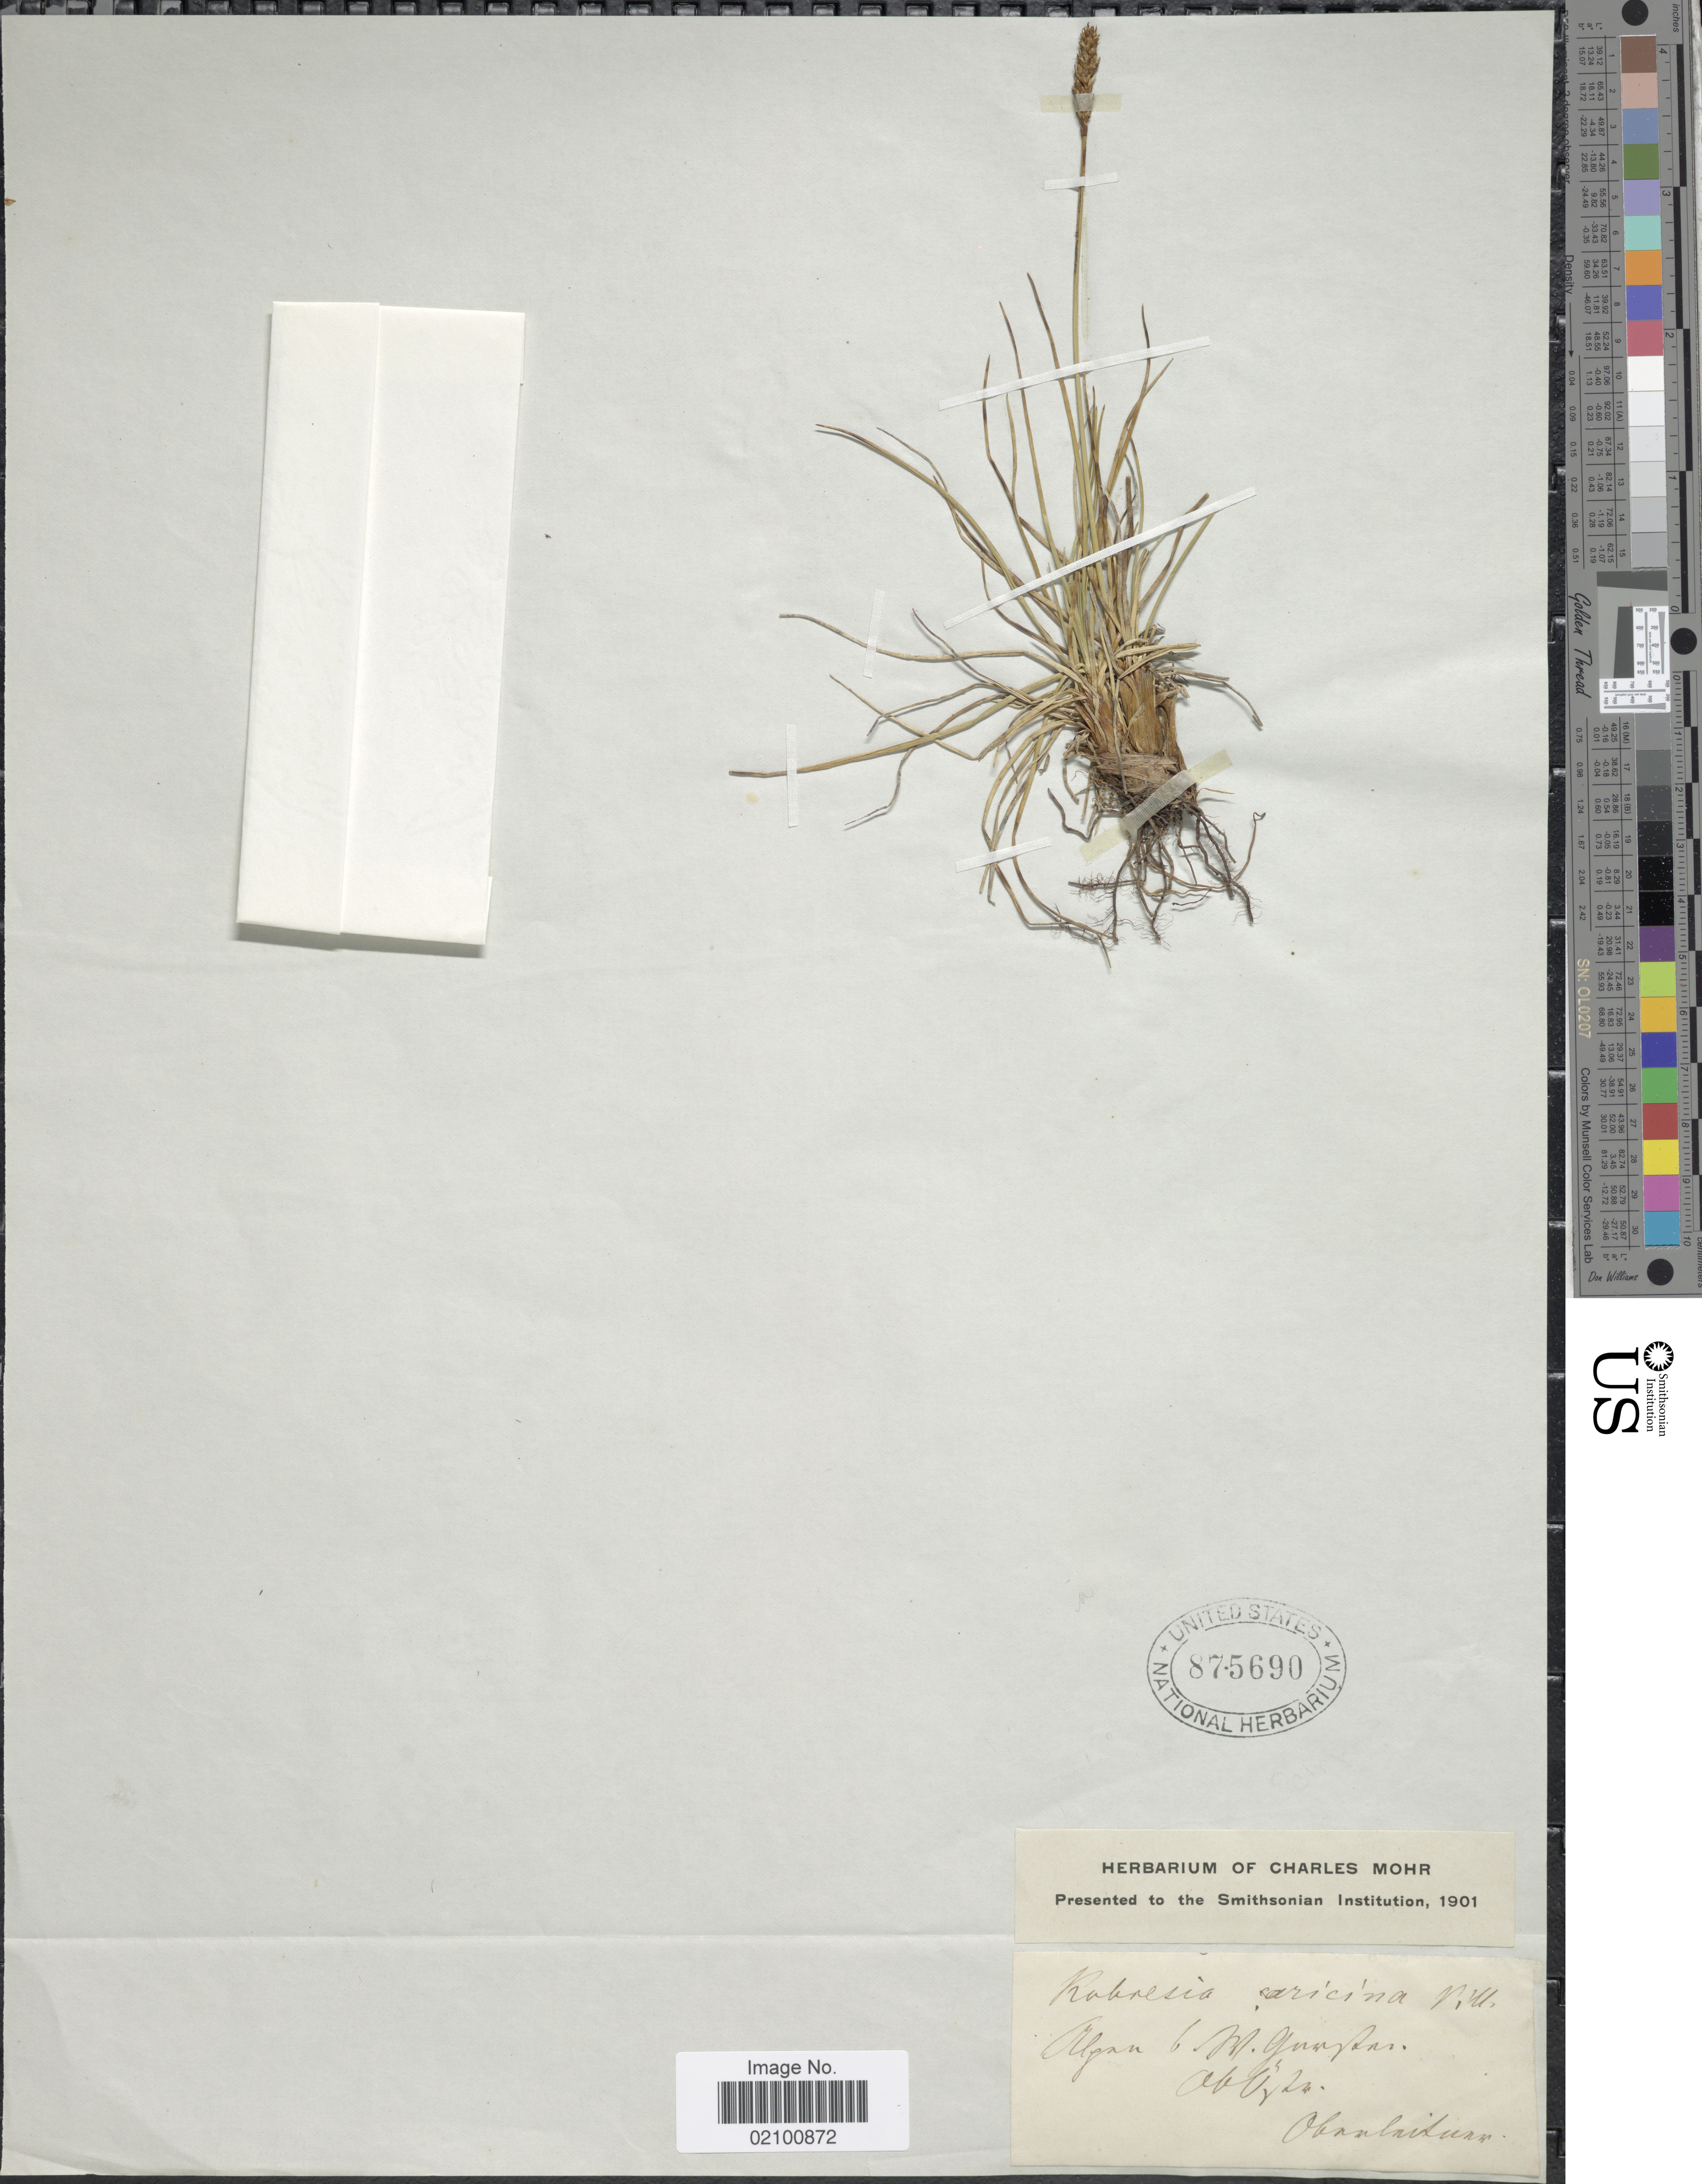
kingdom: Plantae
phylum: Tracheophyta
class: Liliopsida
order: Poales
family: Cyperaceae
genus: Carex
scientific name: Carex simpliciuscula subsp. simpliciuscula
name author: Wahlenb.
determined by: Strong, M. T., (US), Smithsonian Institution - National Museum of Natural History (UNITED STATES)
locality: Algan, [Foreign script]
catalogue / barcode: US 875690